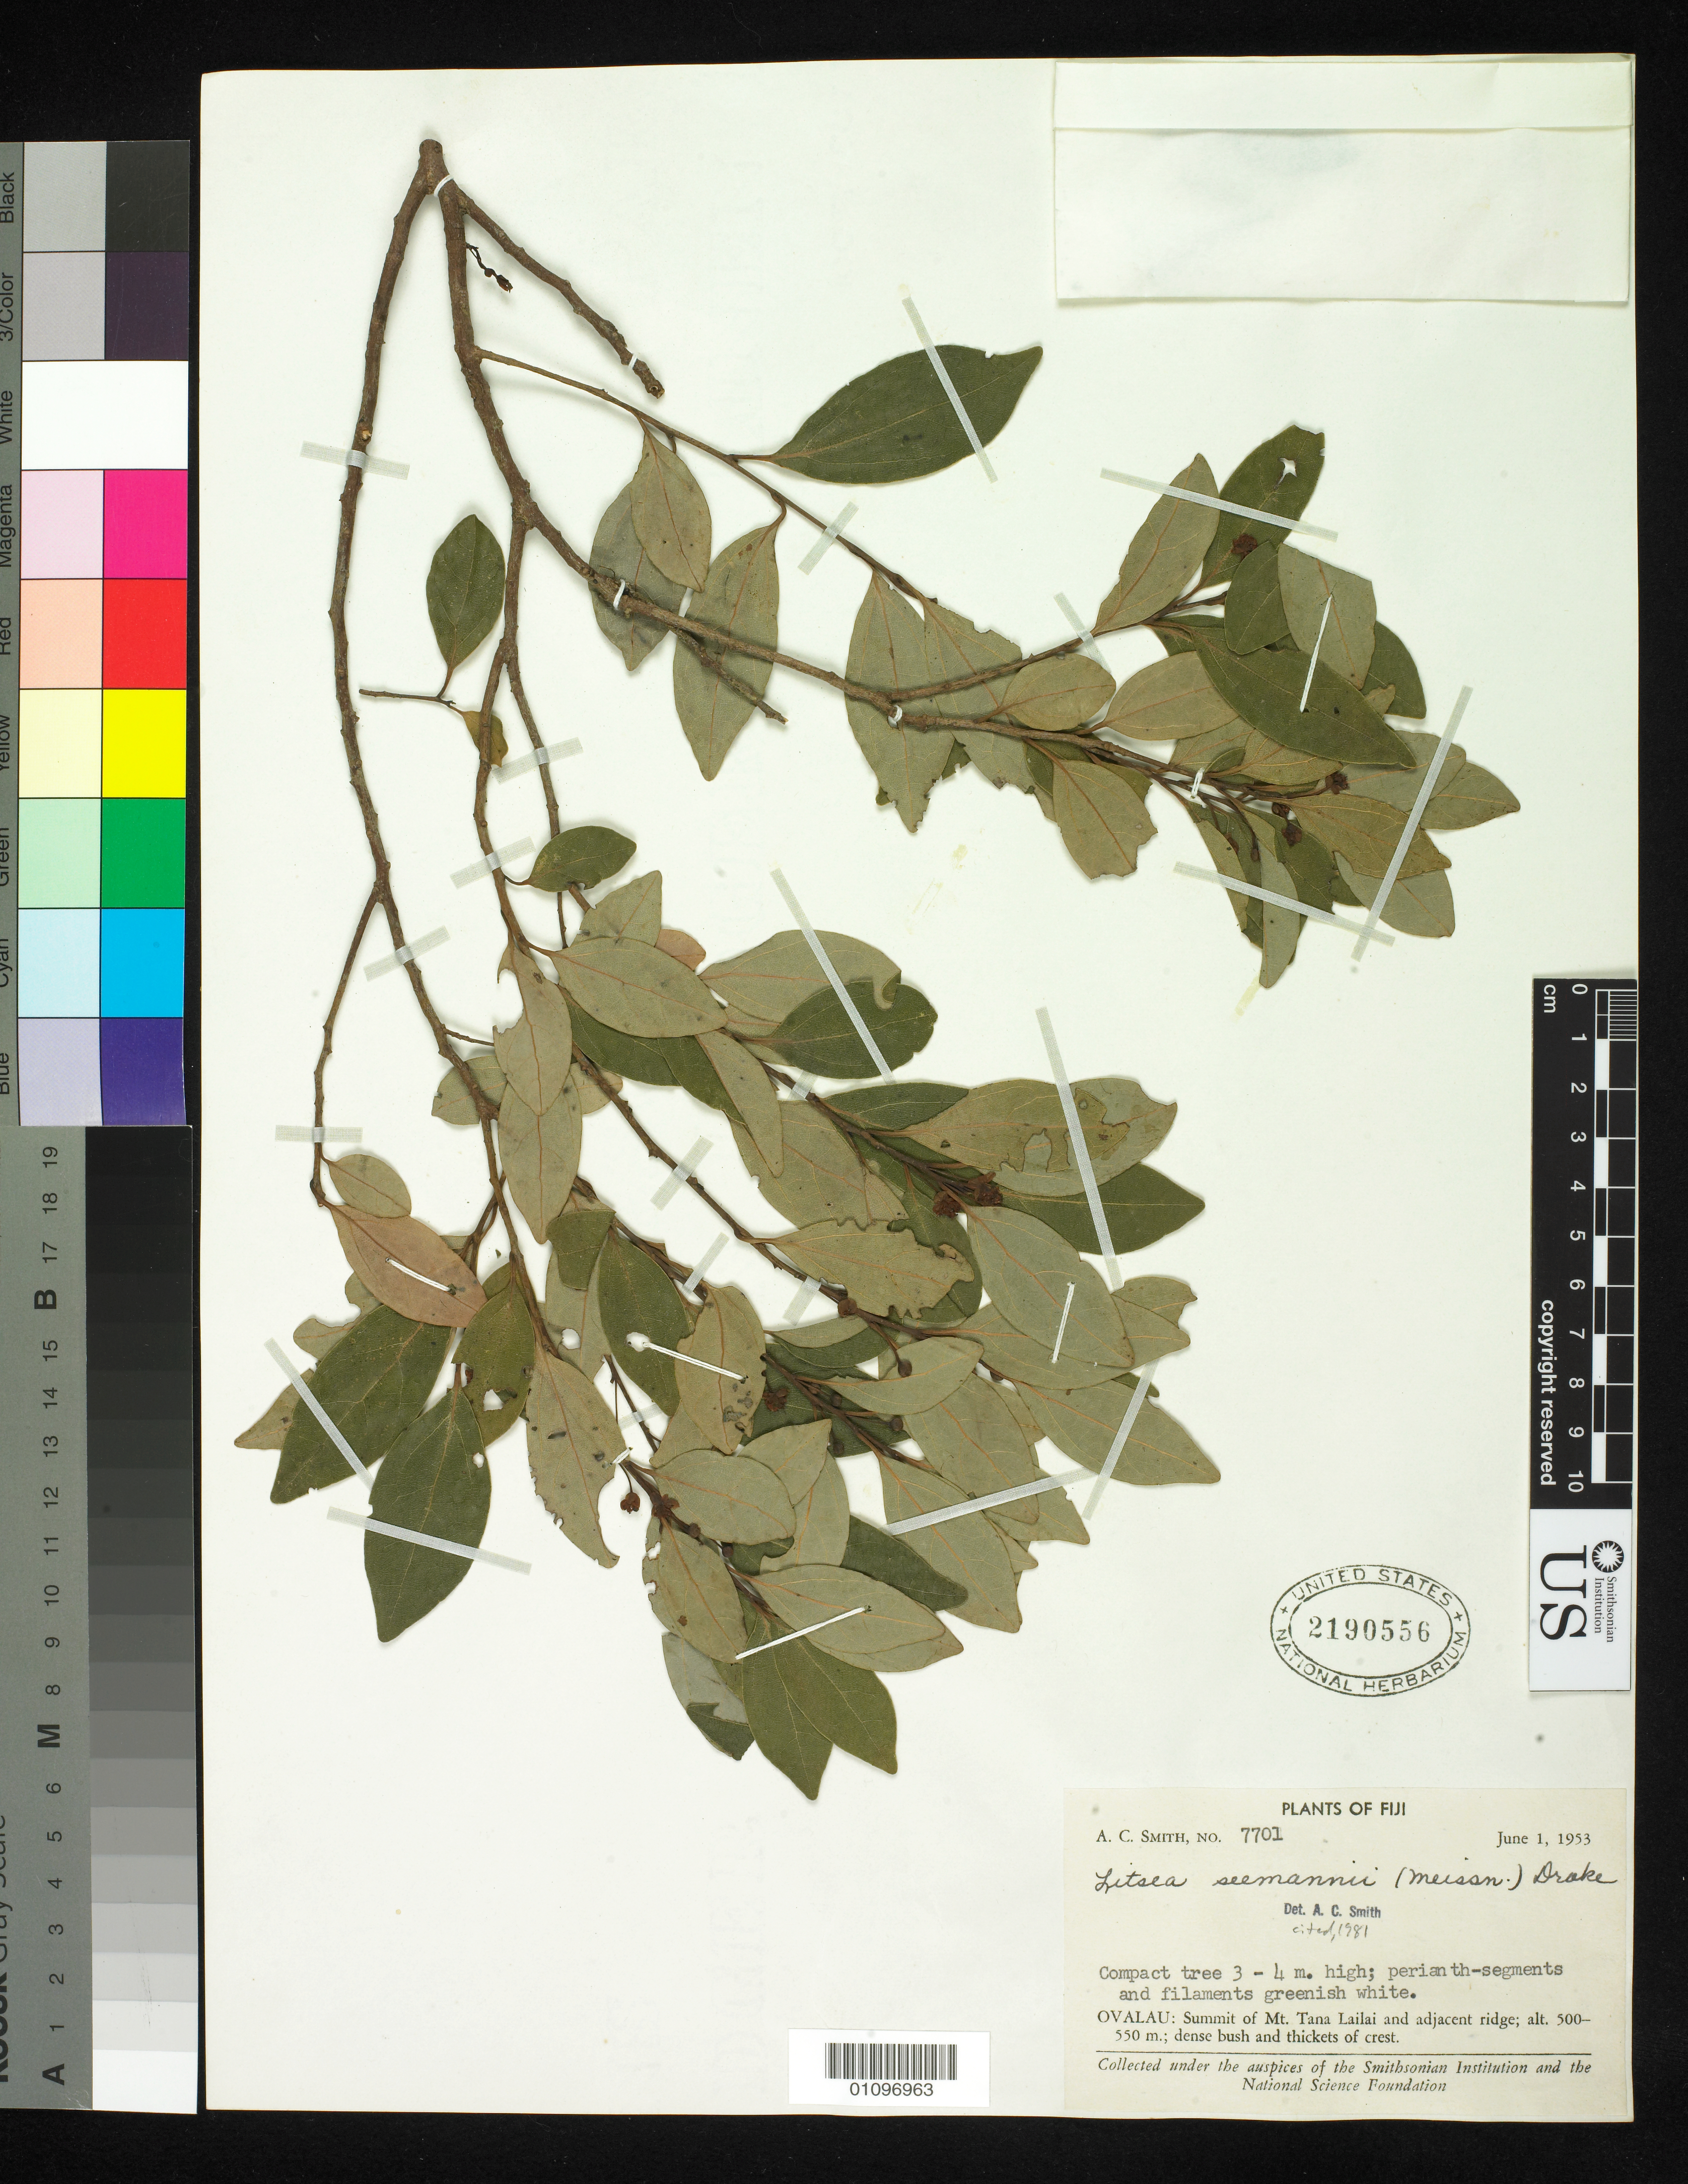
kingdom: Plantae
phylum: Tracheophyta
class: Magnoliopsida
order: Laurales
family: Lauraceae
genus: Litsea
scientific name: Litsea seemannii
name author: (Meisn.) Drake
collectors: A. C. Smith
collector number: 7701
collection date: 1953-06-01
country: Fiji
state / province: Eastern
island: Ovalau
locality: Summit of Mt. Tana Lailai and Adjacent ridge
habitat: Dense bush and thickets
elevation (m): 500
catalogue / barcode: US 2190556